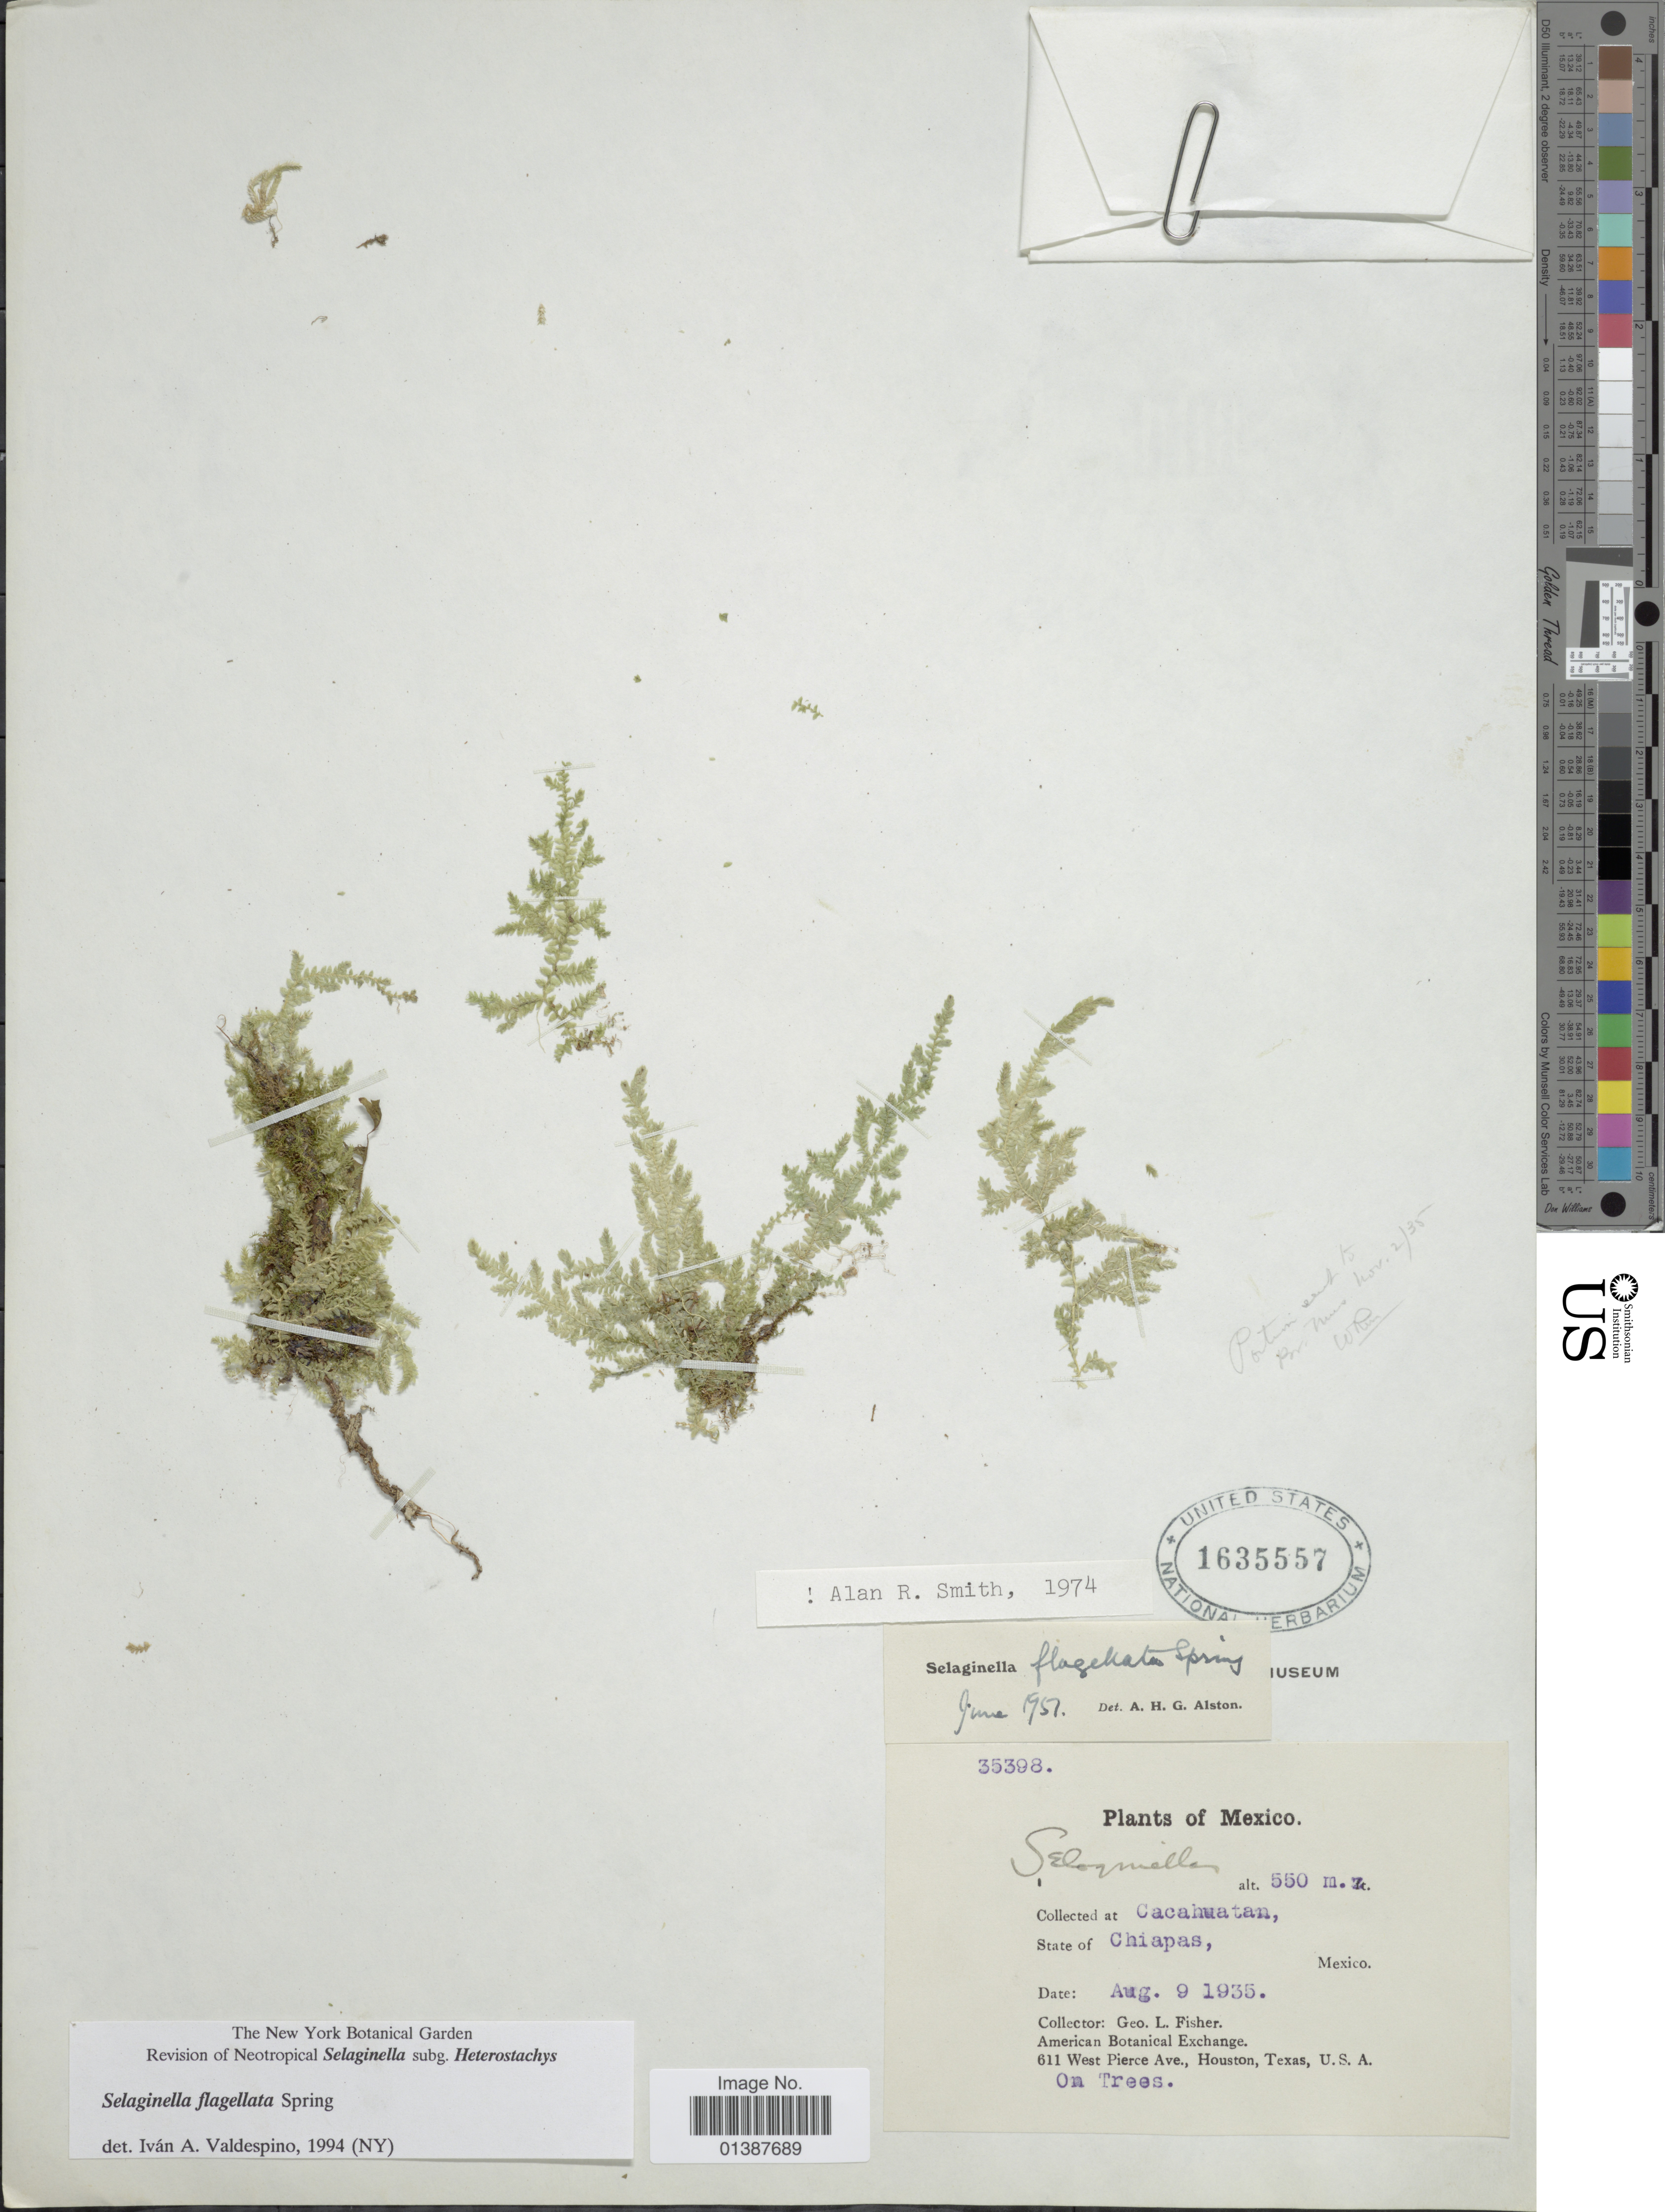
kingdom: Plantae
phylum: Tracheophyta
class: Lycopodiopsida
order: Selaginellales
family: Selaginellaceae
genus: Selaginella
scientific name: Selaginella flagellata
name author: Spring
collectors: G. L. Fisher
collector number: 35398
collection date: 1935-08-09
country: Mexico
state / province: Chiapas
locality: Cacahuatan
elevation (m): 550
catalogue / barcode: US 1635557